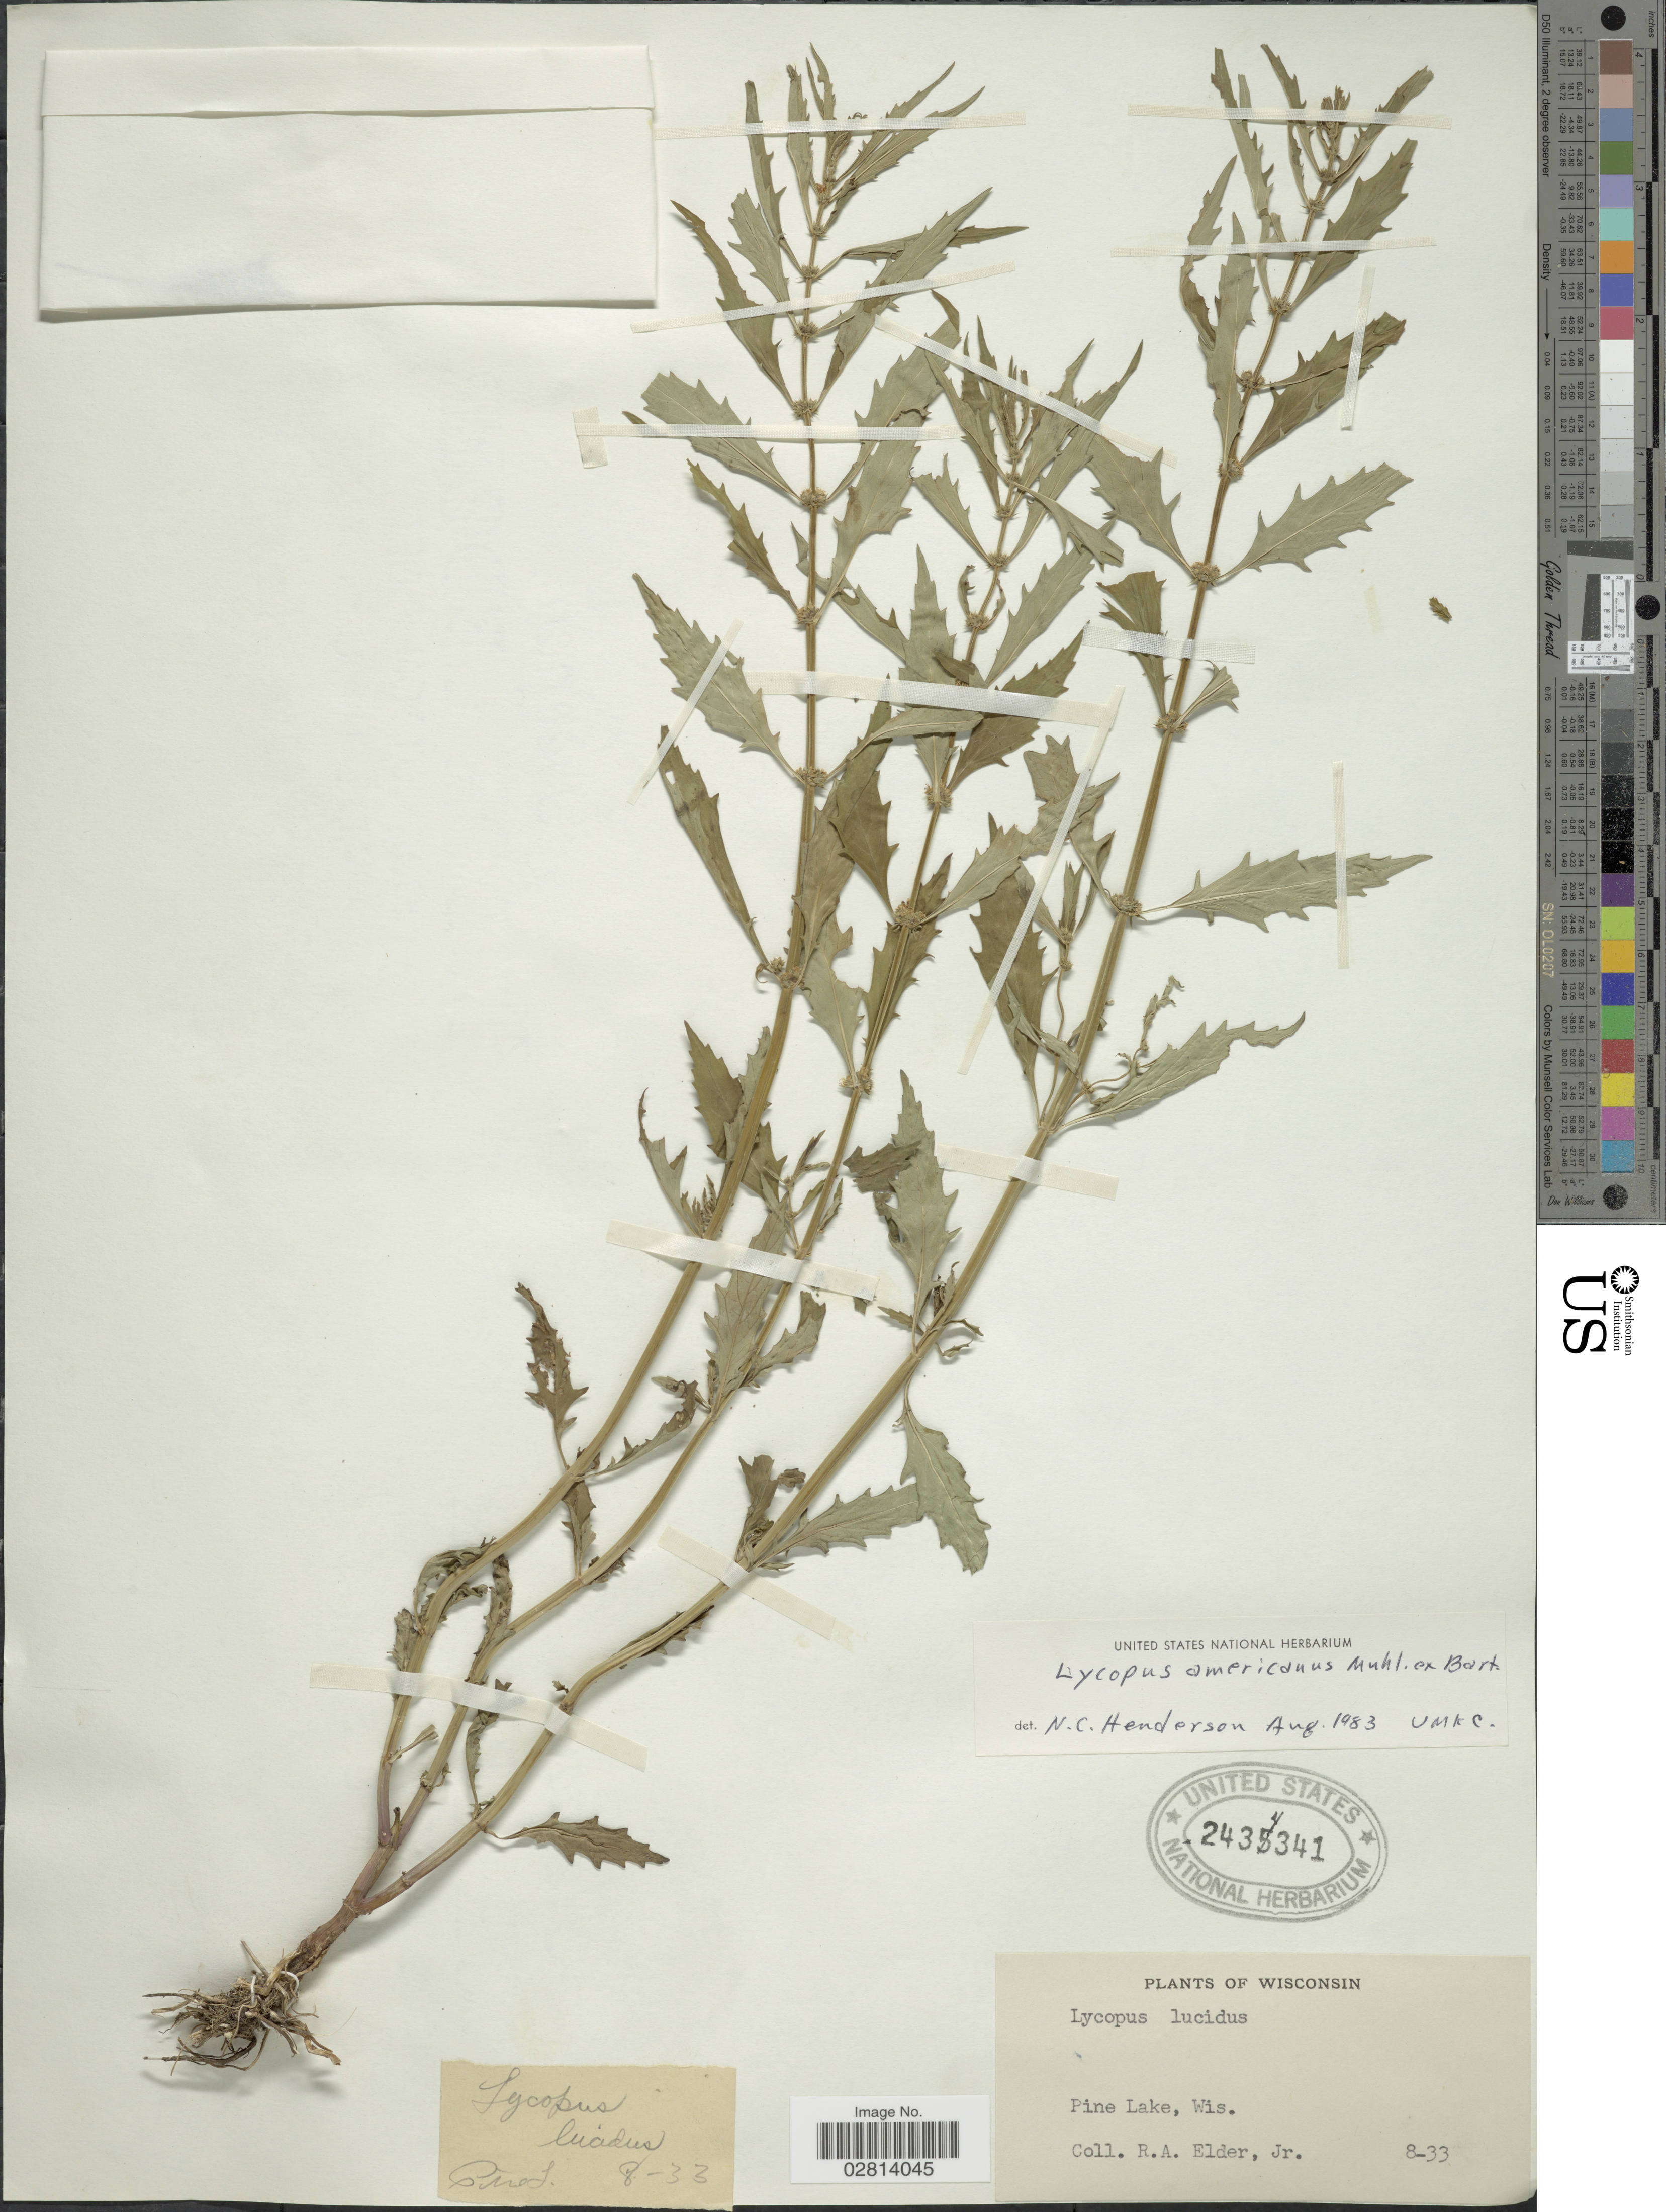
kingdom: Plantae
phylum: Tracheophyta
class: Magnoliopsida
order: Lamiales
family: Lamiaceae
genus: Lycopus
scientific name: Lycopus americanus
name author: Muhl. ex W.P.C. Barton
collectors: R. Elder Jr.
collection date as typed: Transcribed d/m/y: /8/33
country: United States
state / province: Wisconsin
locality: Pine Lake, Wis.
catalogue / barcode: US 2434341